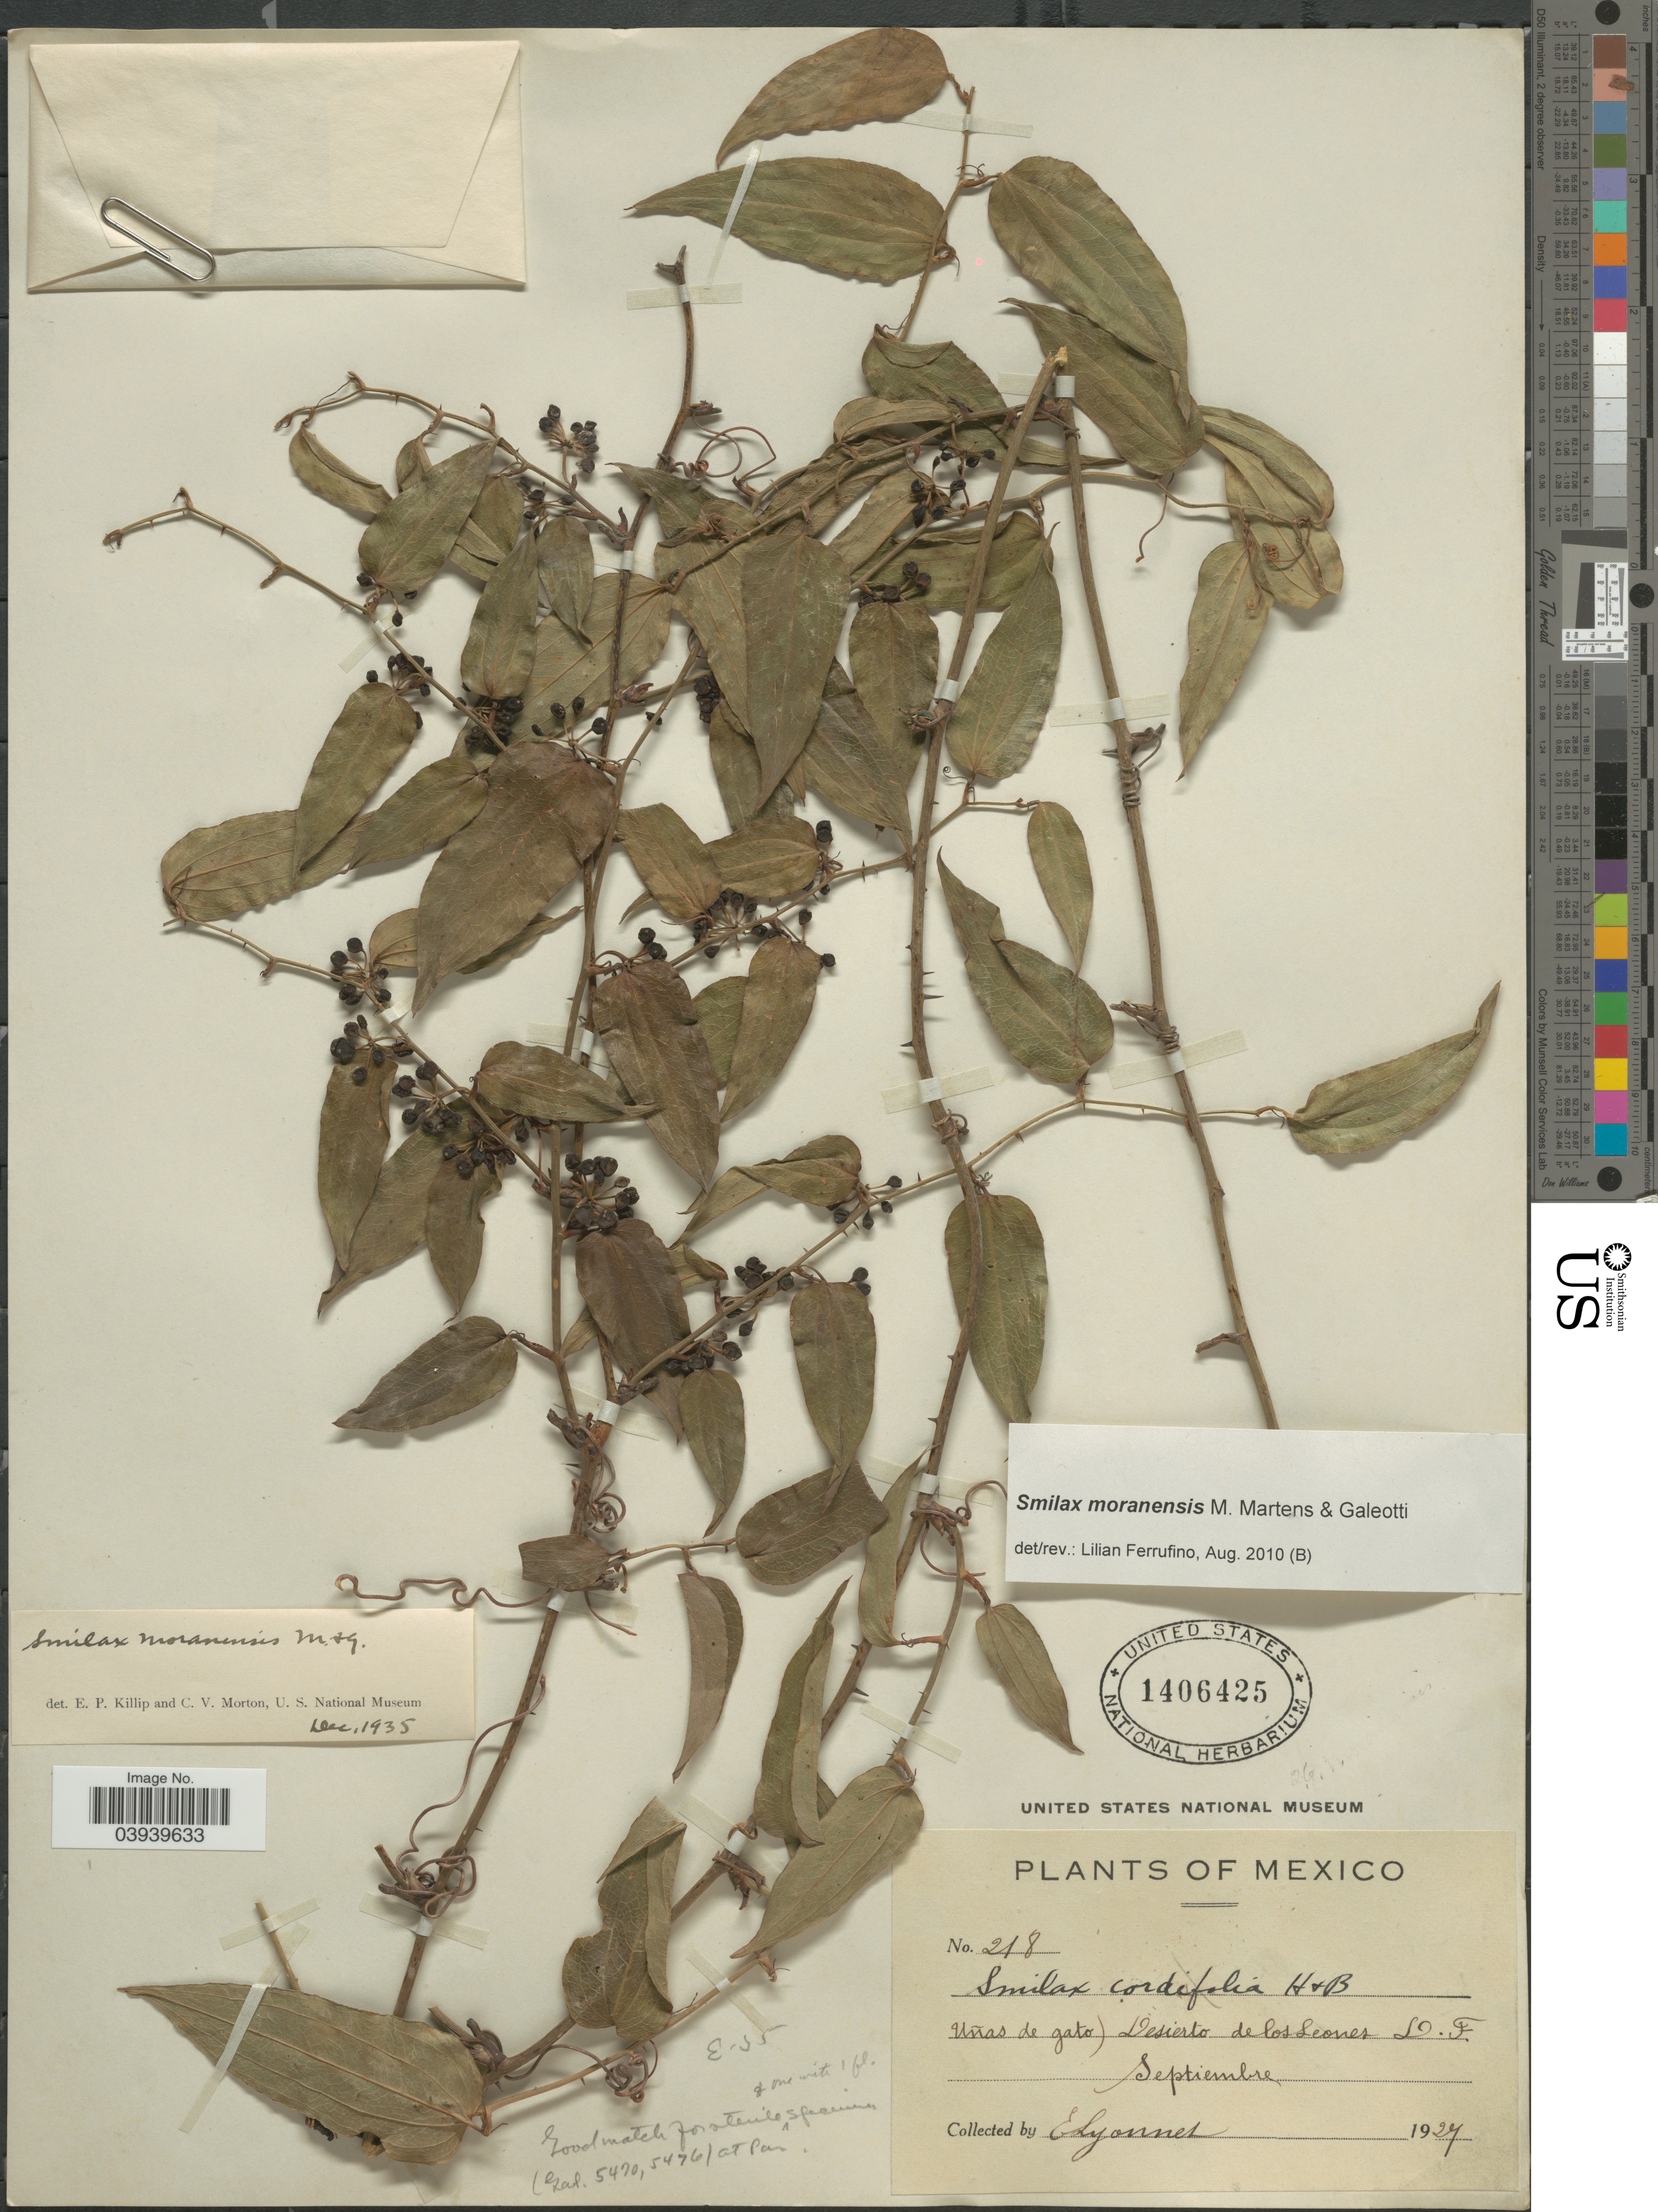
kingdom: Plantae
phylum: Tracheophyta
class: Liliopsida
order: Liliales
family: Smilacaceae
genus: Smilax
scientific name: Smilax moranensis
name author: M. Martens & Galeotti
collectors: E. Lyonnet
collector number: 218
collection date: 1927-09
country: Mexico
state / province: Distrito Federal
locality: Uñas de gato, Desierto de los Leones.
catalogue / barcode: US 1406425